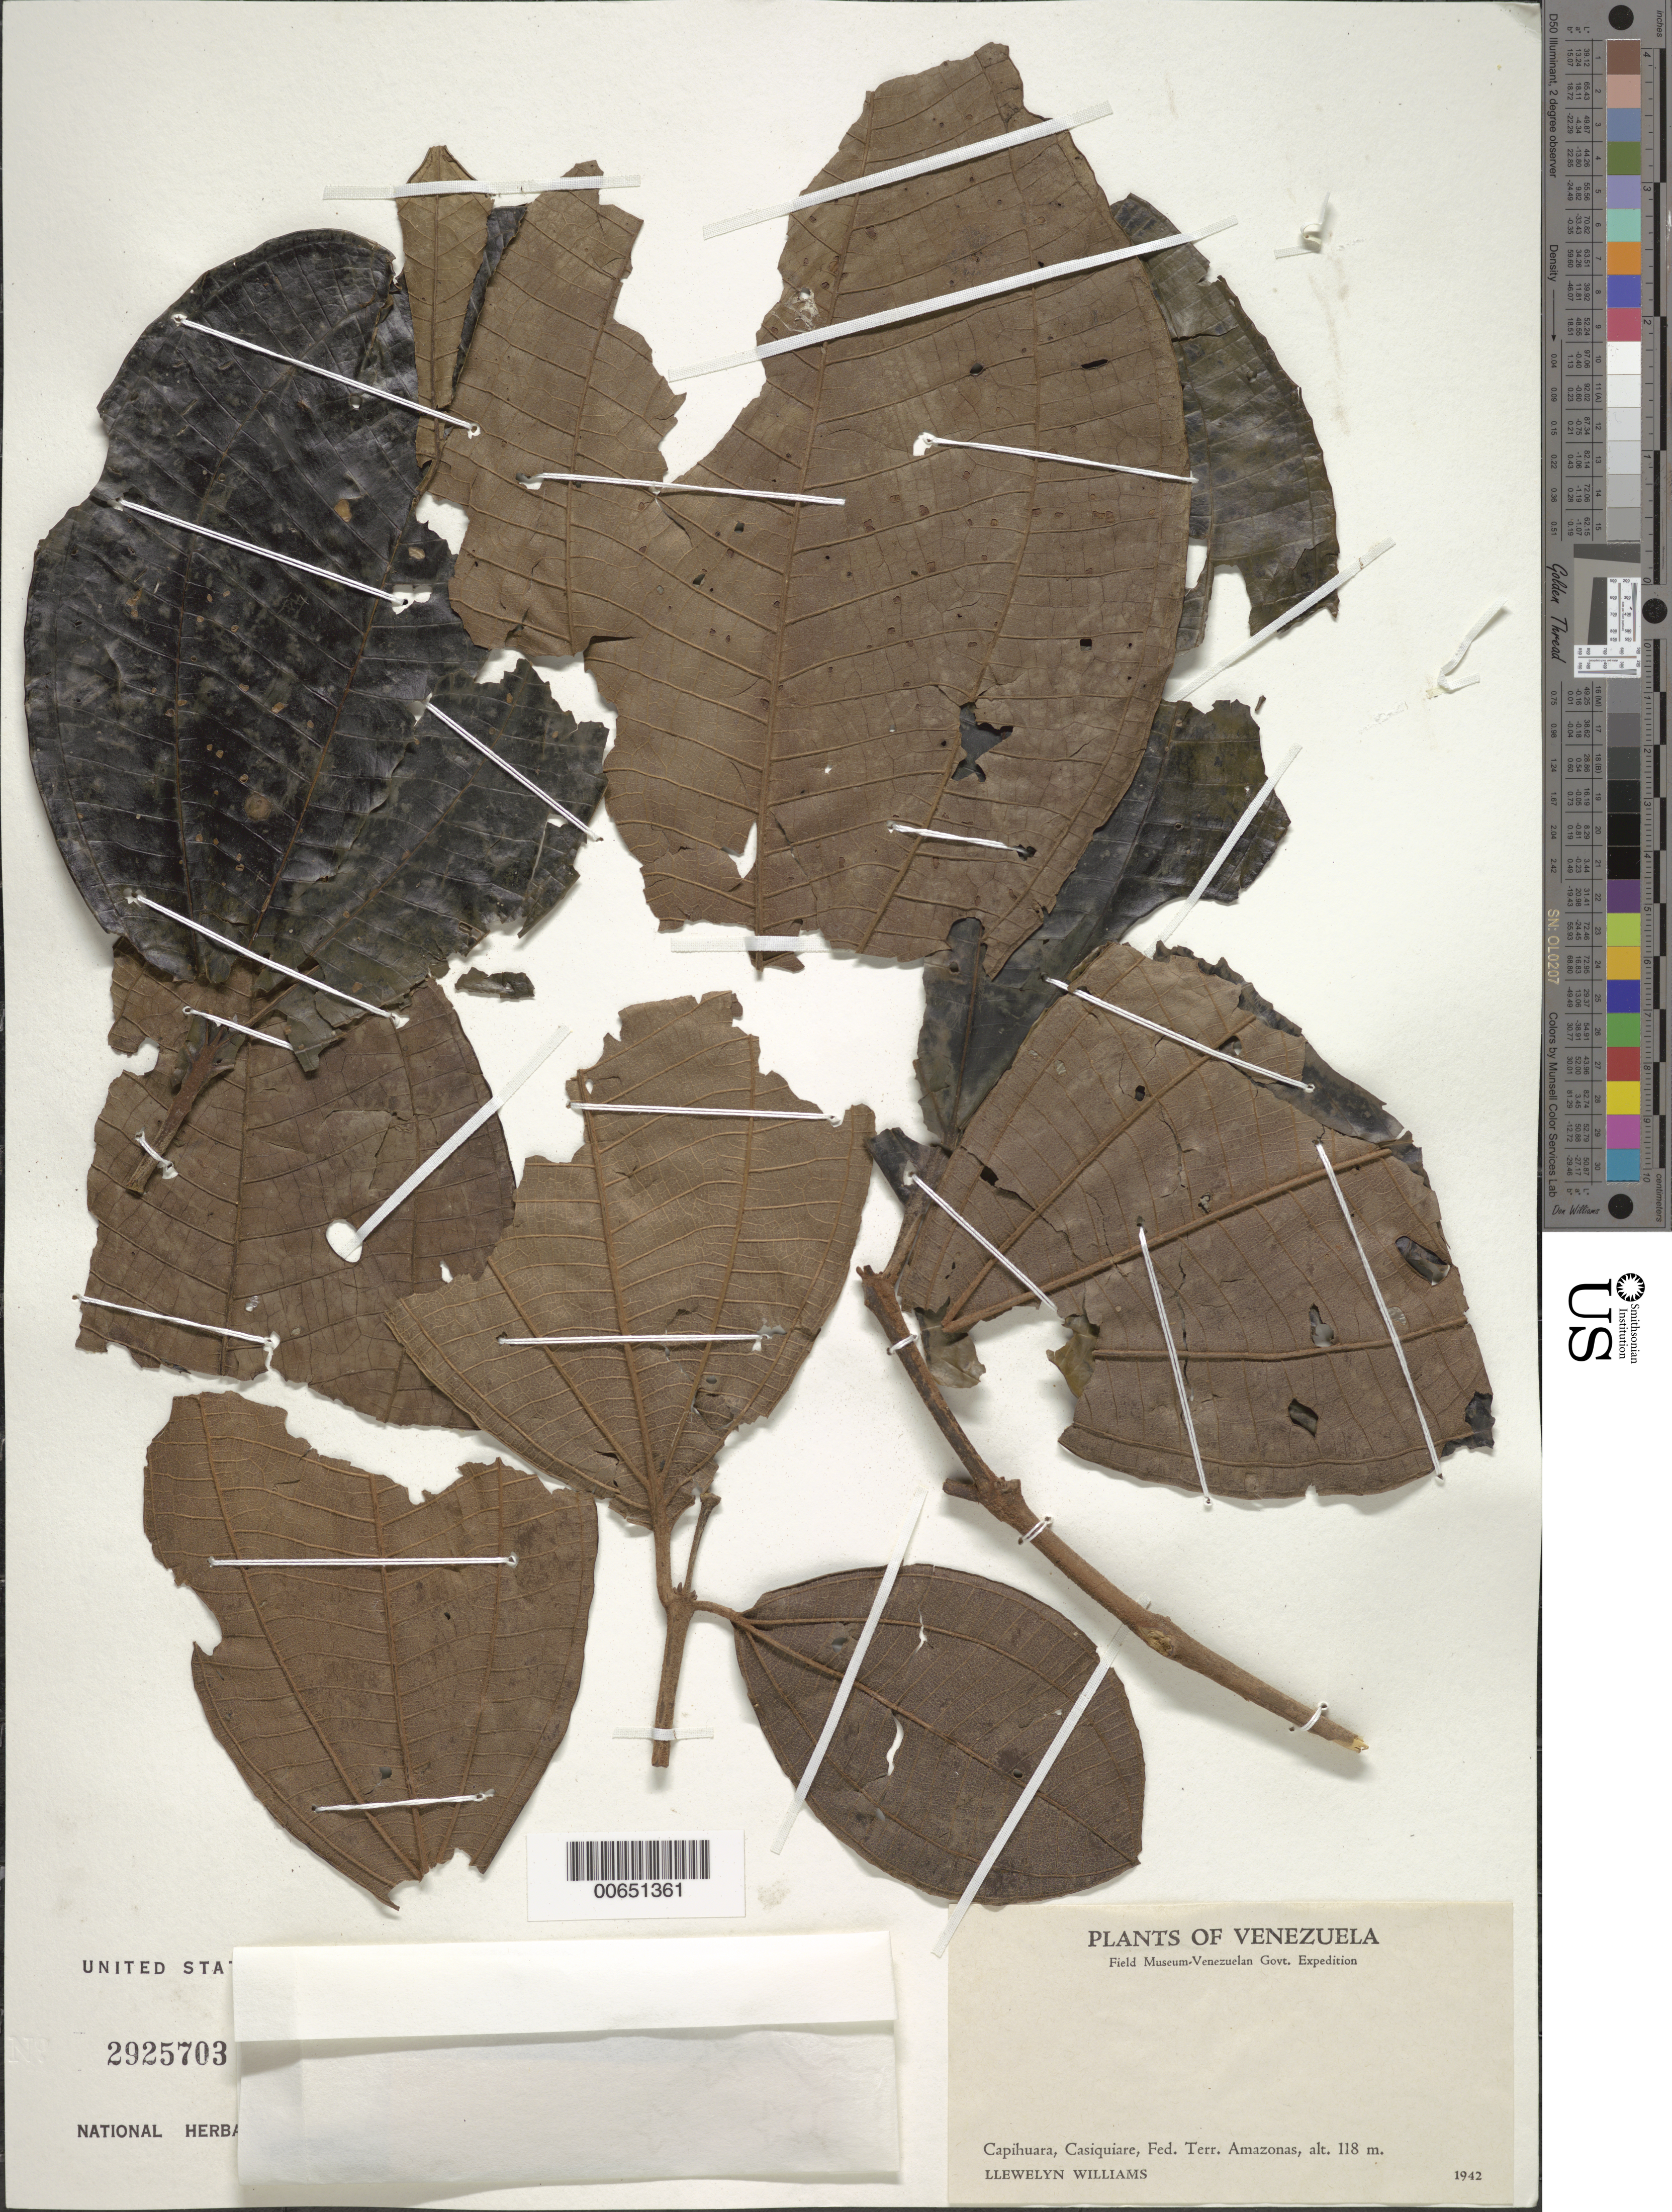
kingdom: Plantae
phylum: Tracheophyta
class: Magnoliopsida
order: Myrtales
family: Melastomataceae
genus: Miconia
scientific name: Miconia holosericea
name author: (L.) DC.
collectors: Ll. Williams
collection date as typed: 1942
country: Venezuela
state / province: Amazonas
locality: Capihuara, Alto Casiquiare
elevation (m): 118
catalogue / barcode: US 2925703